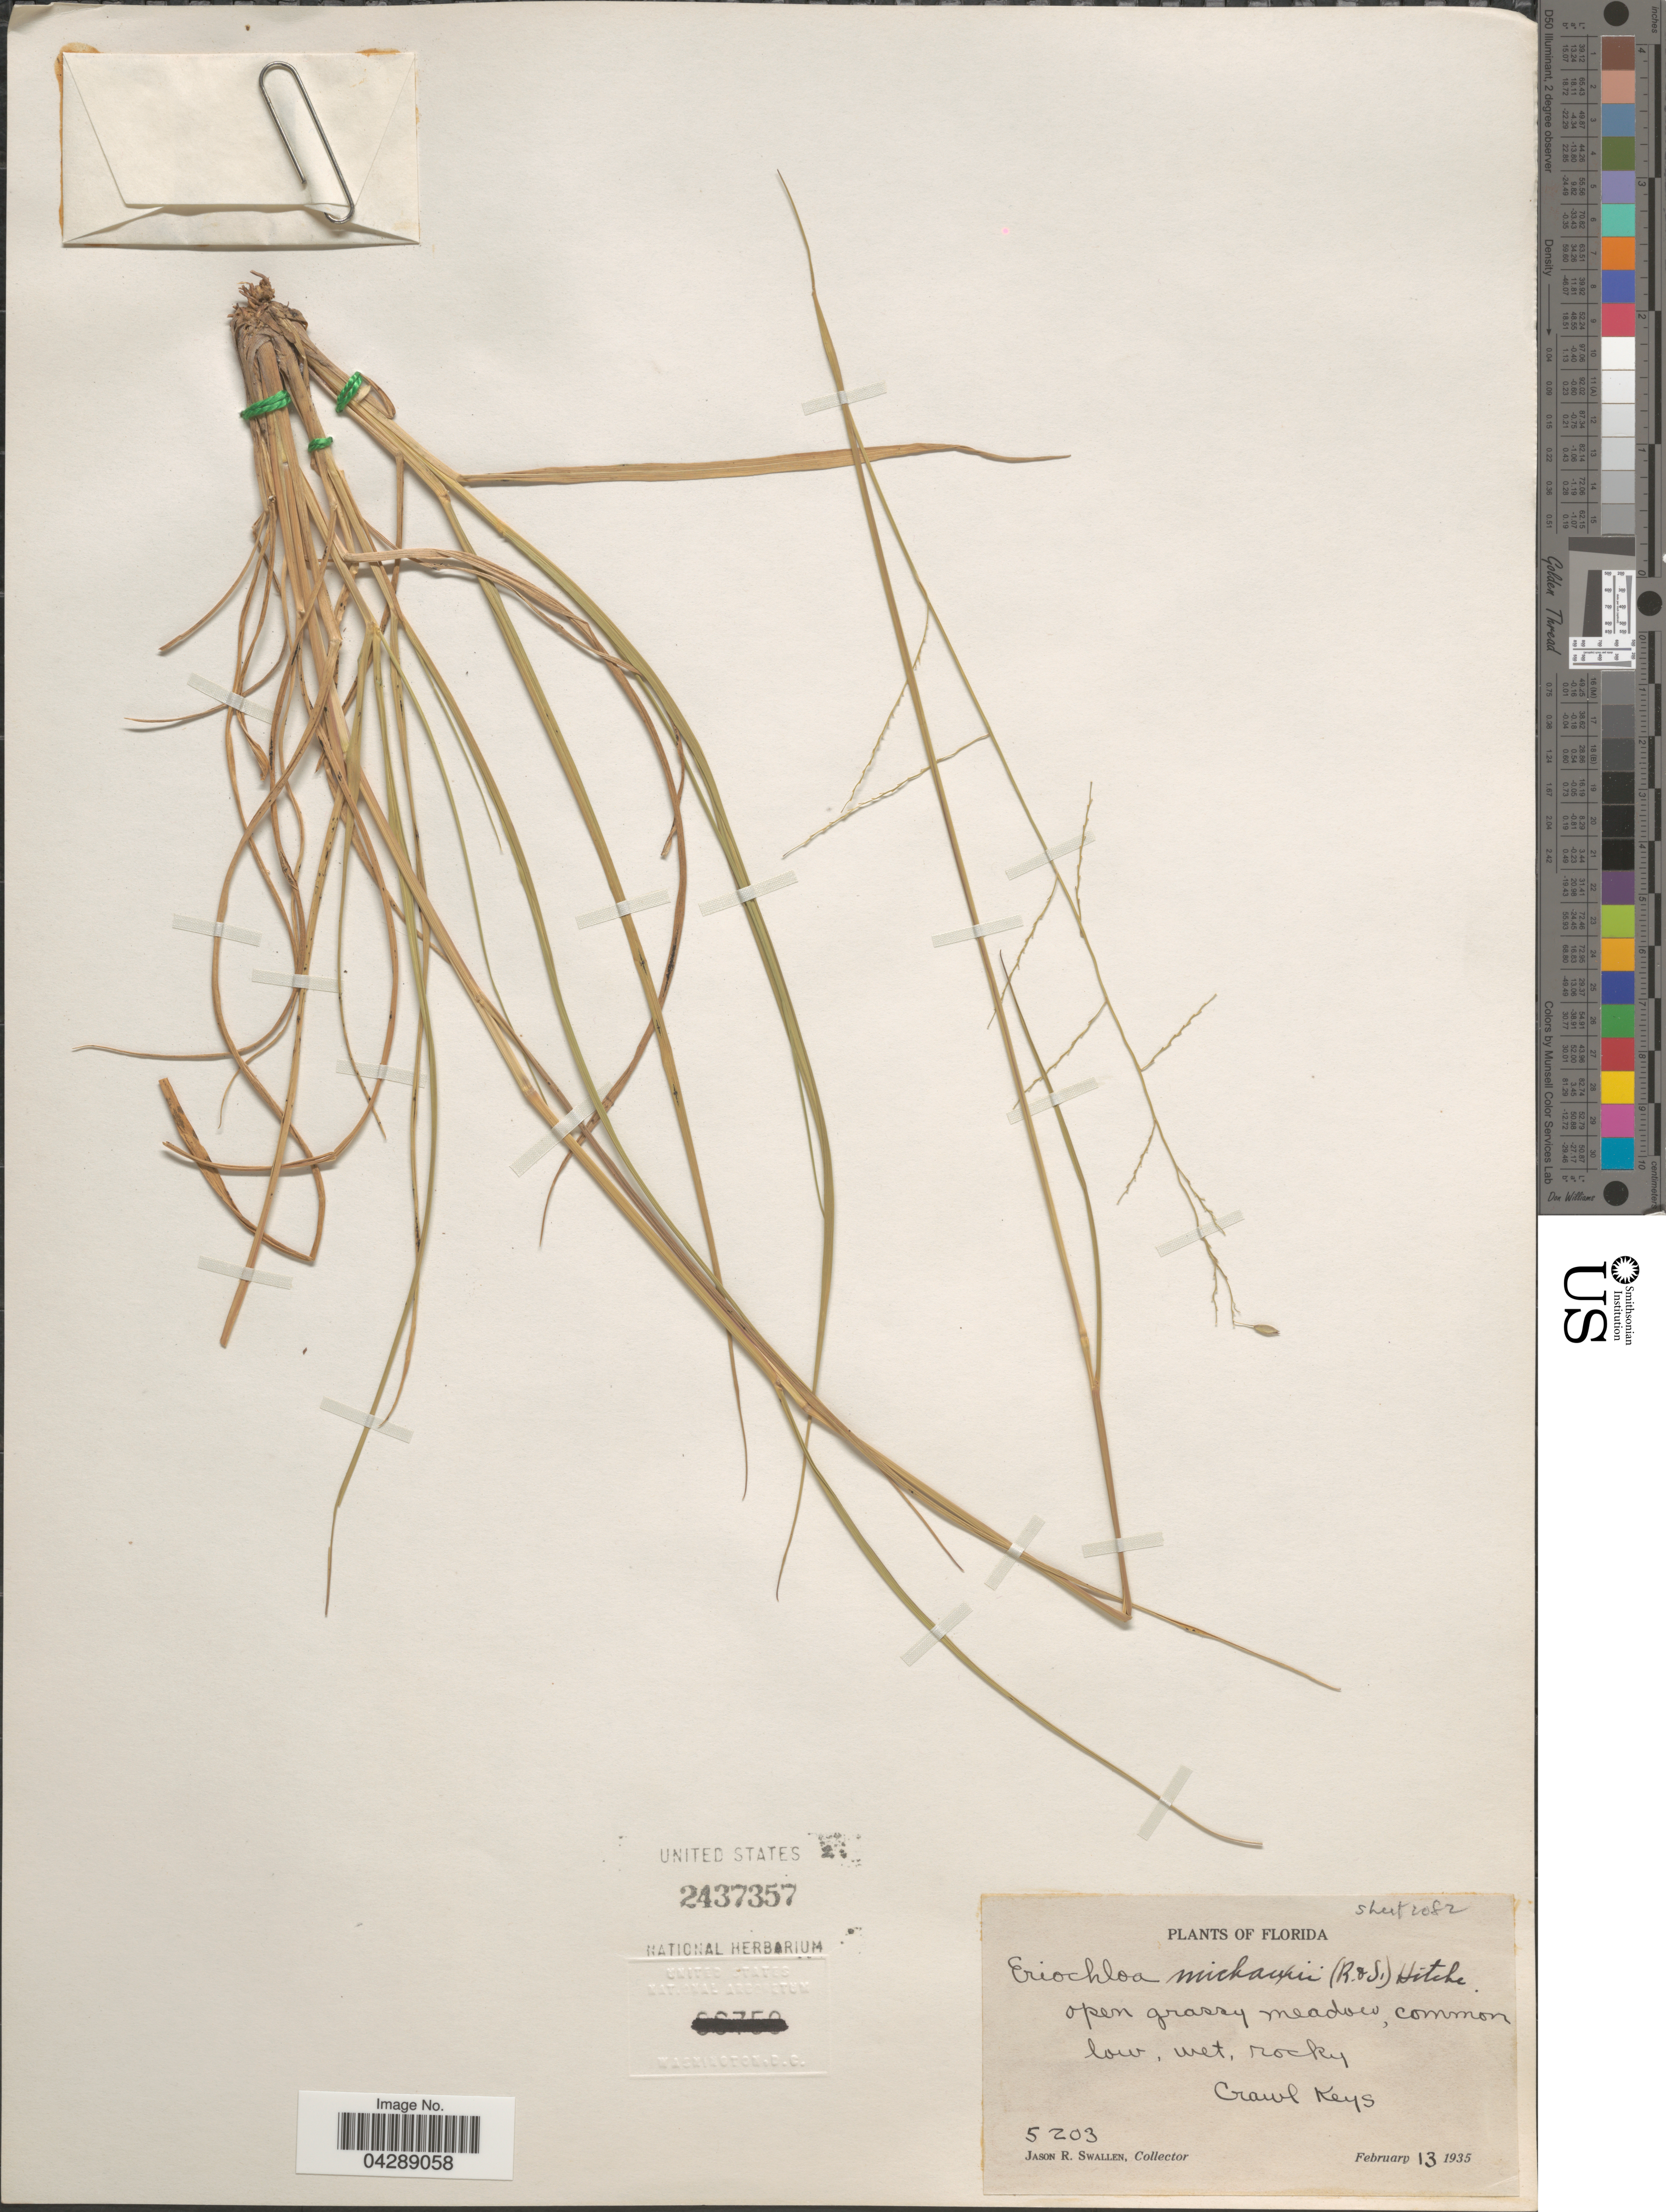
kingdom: Plantae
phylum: Tracheophyta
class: Liliopsida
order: Poales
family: Poaceae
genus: Eriochloa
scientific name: Eriochloa michauxii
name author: (Poir.) Hitchc.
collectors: J. R. Swallen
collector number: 5203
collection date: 1935-02-13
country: United States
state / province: Florida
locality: Crawl Keys.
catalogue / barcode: US 2437357